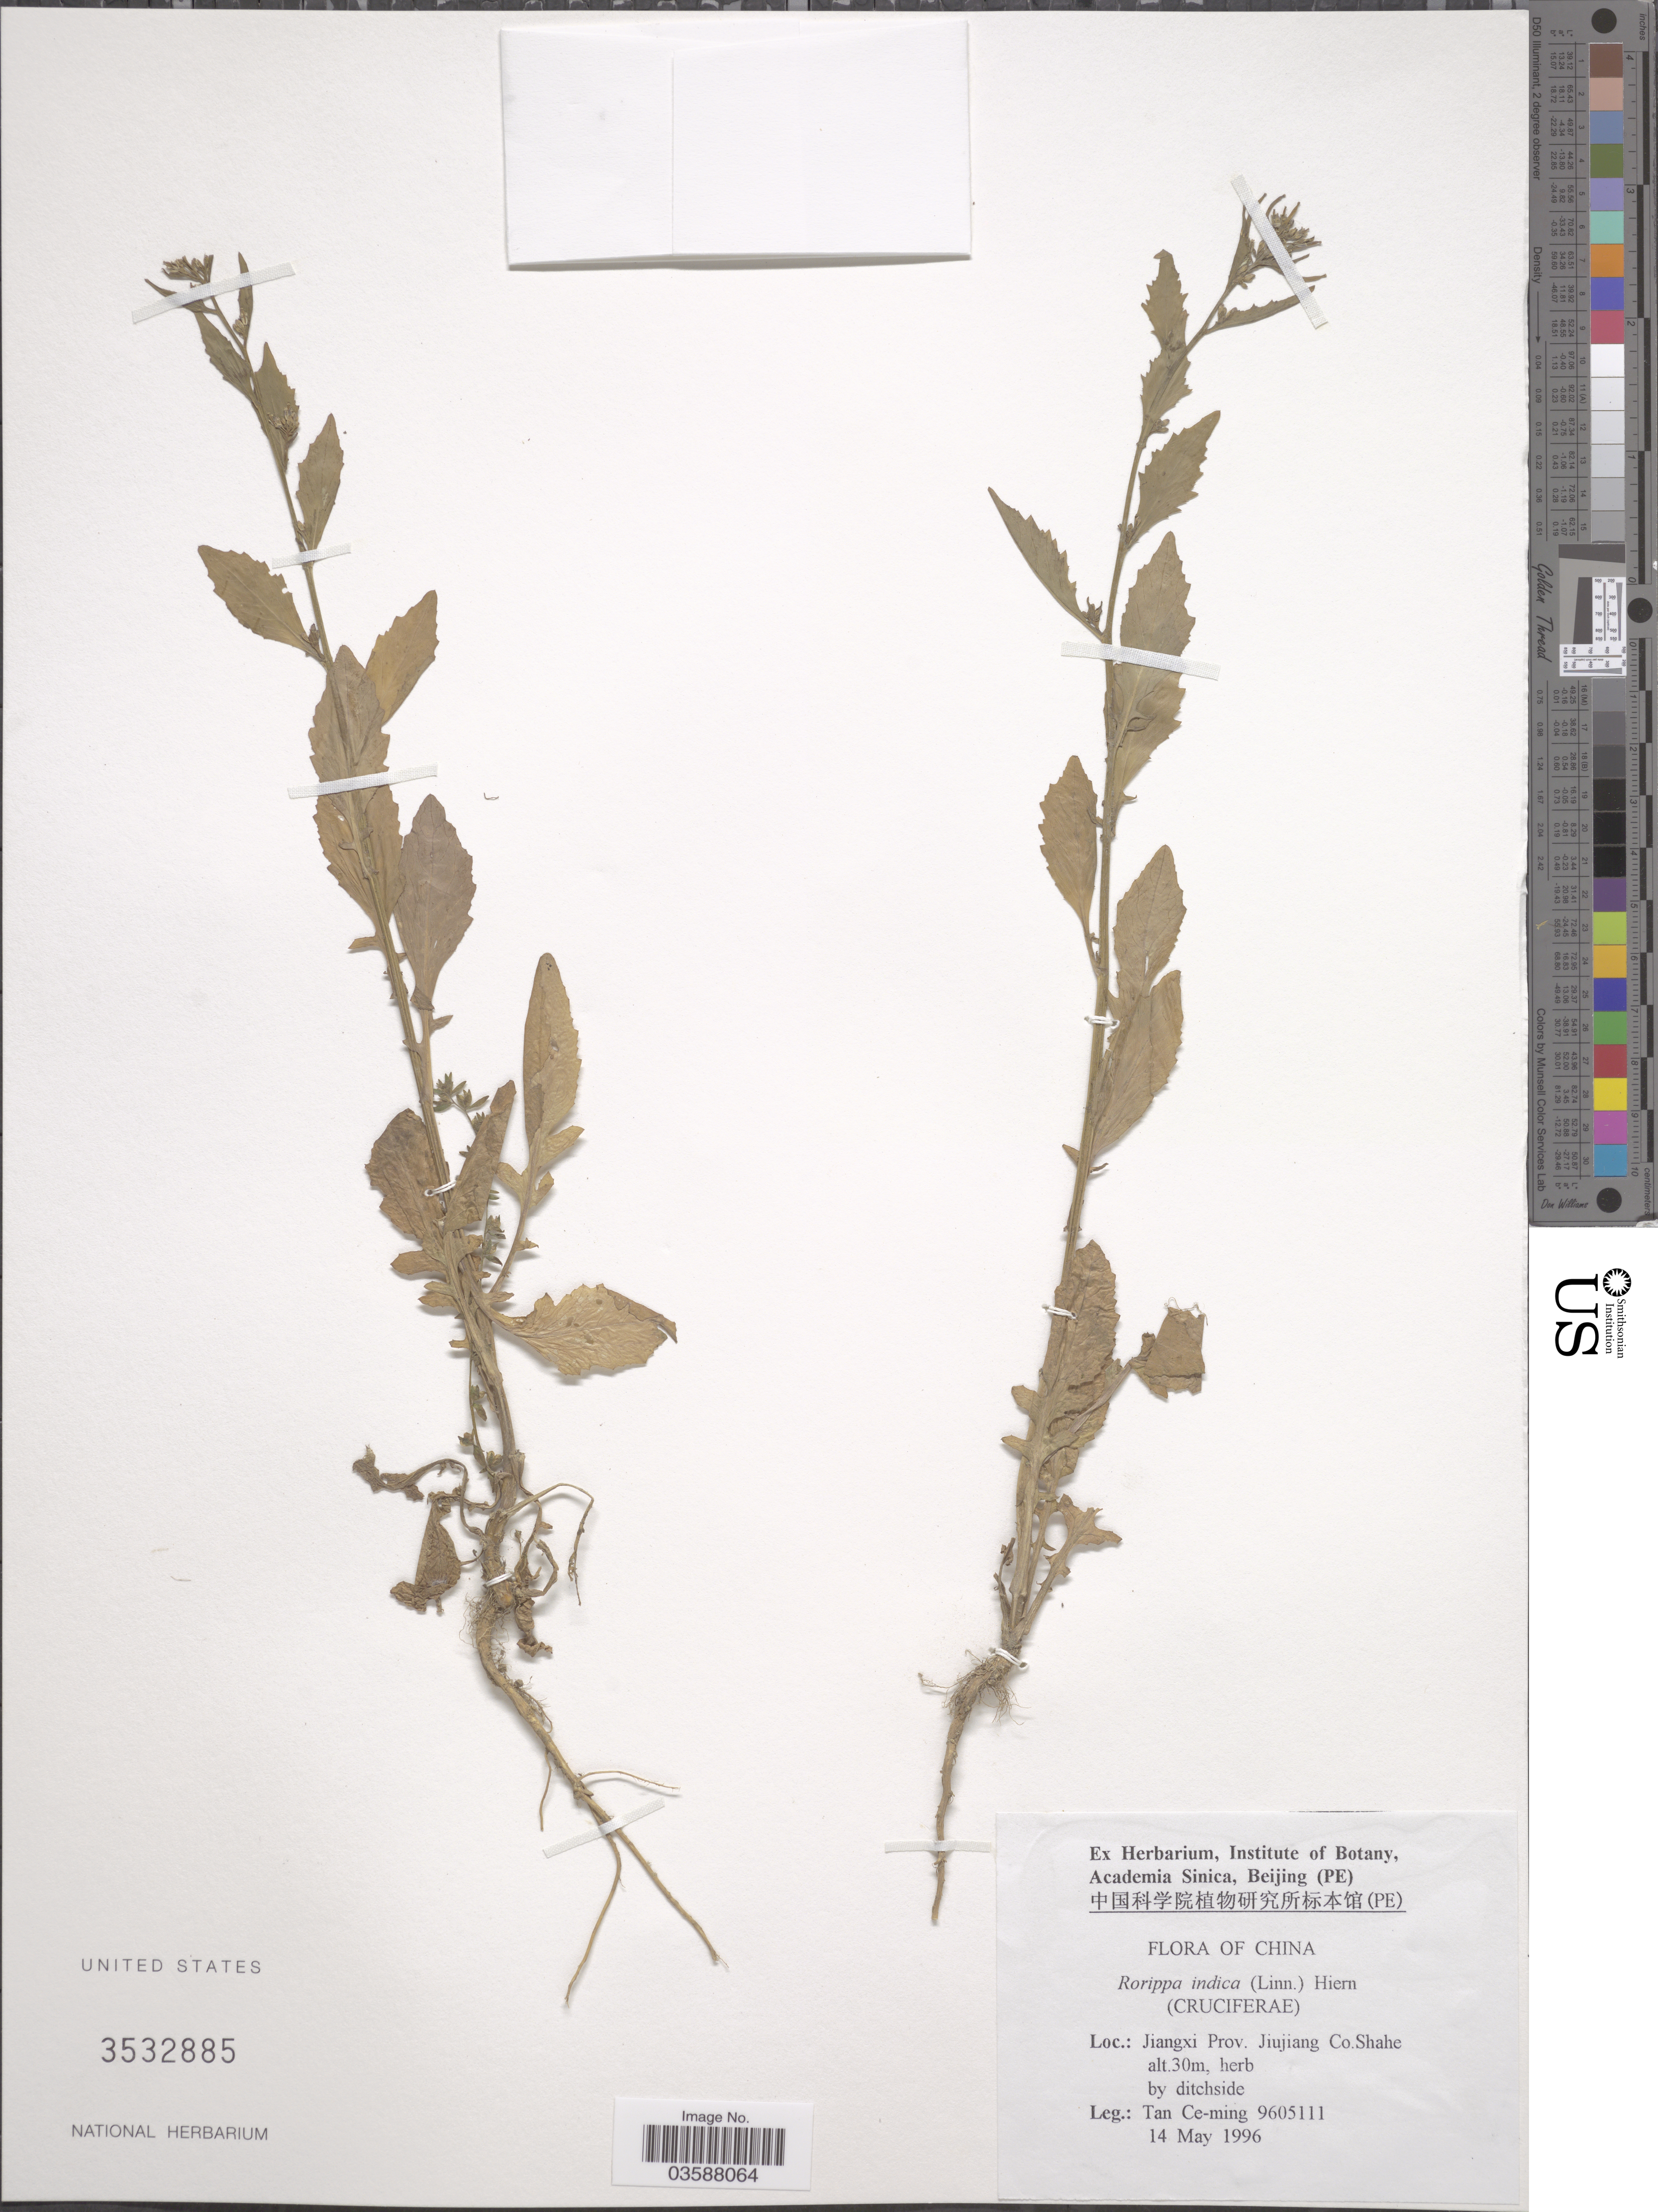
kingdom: Plantae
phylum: Tracheophyta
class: Magnoliopsida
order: Brassicales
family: Brassicaceae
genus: Rorippa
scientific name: Rorippa indica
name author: (L.) Hiern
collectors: Tan Ce-Ming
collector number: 9605111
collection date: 1996-05-14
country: China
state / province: Jiangxi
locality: Jiujiang Co. Shahe.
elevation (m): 30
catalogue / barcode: US 3532885